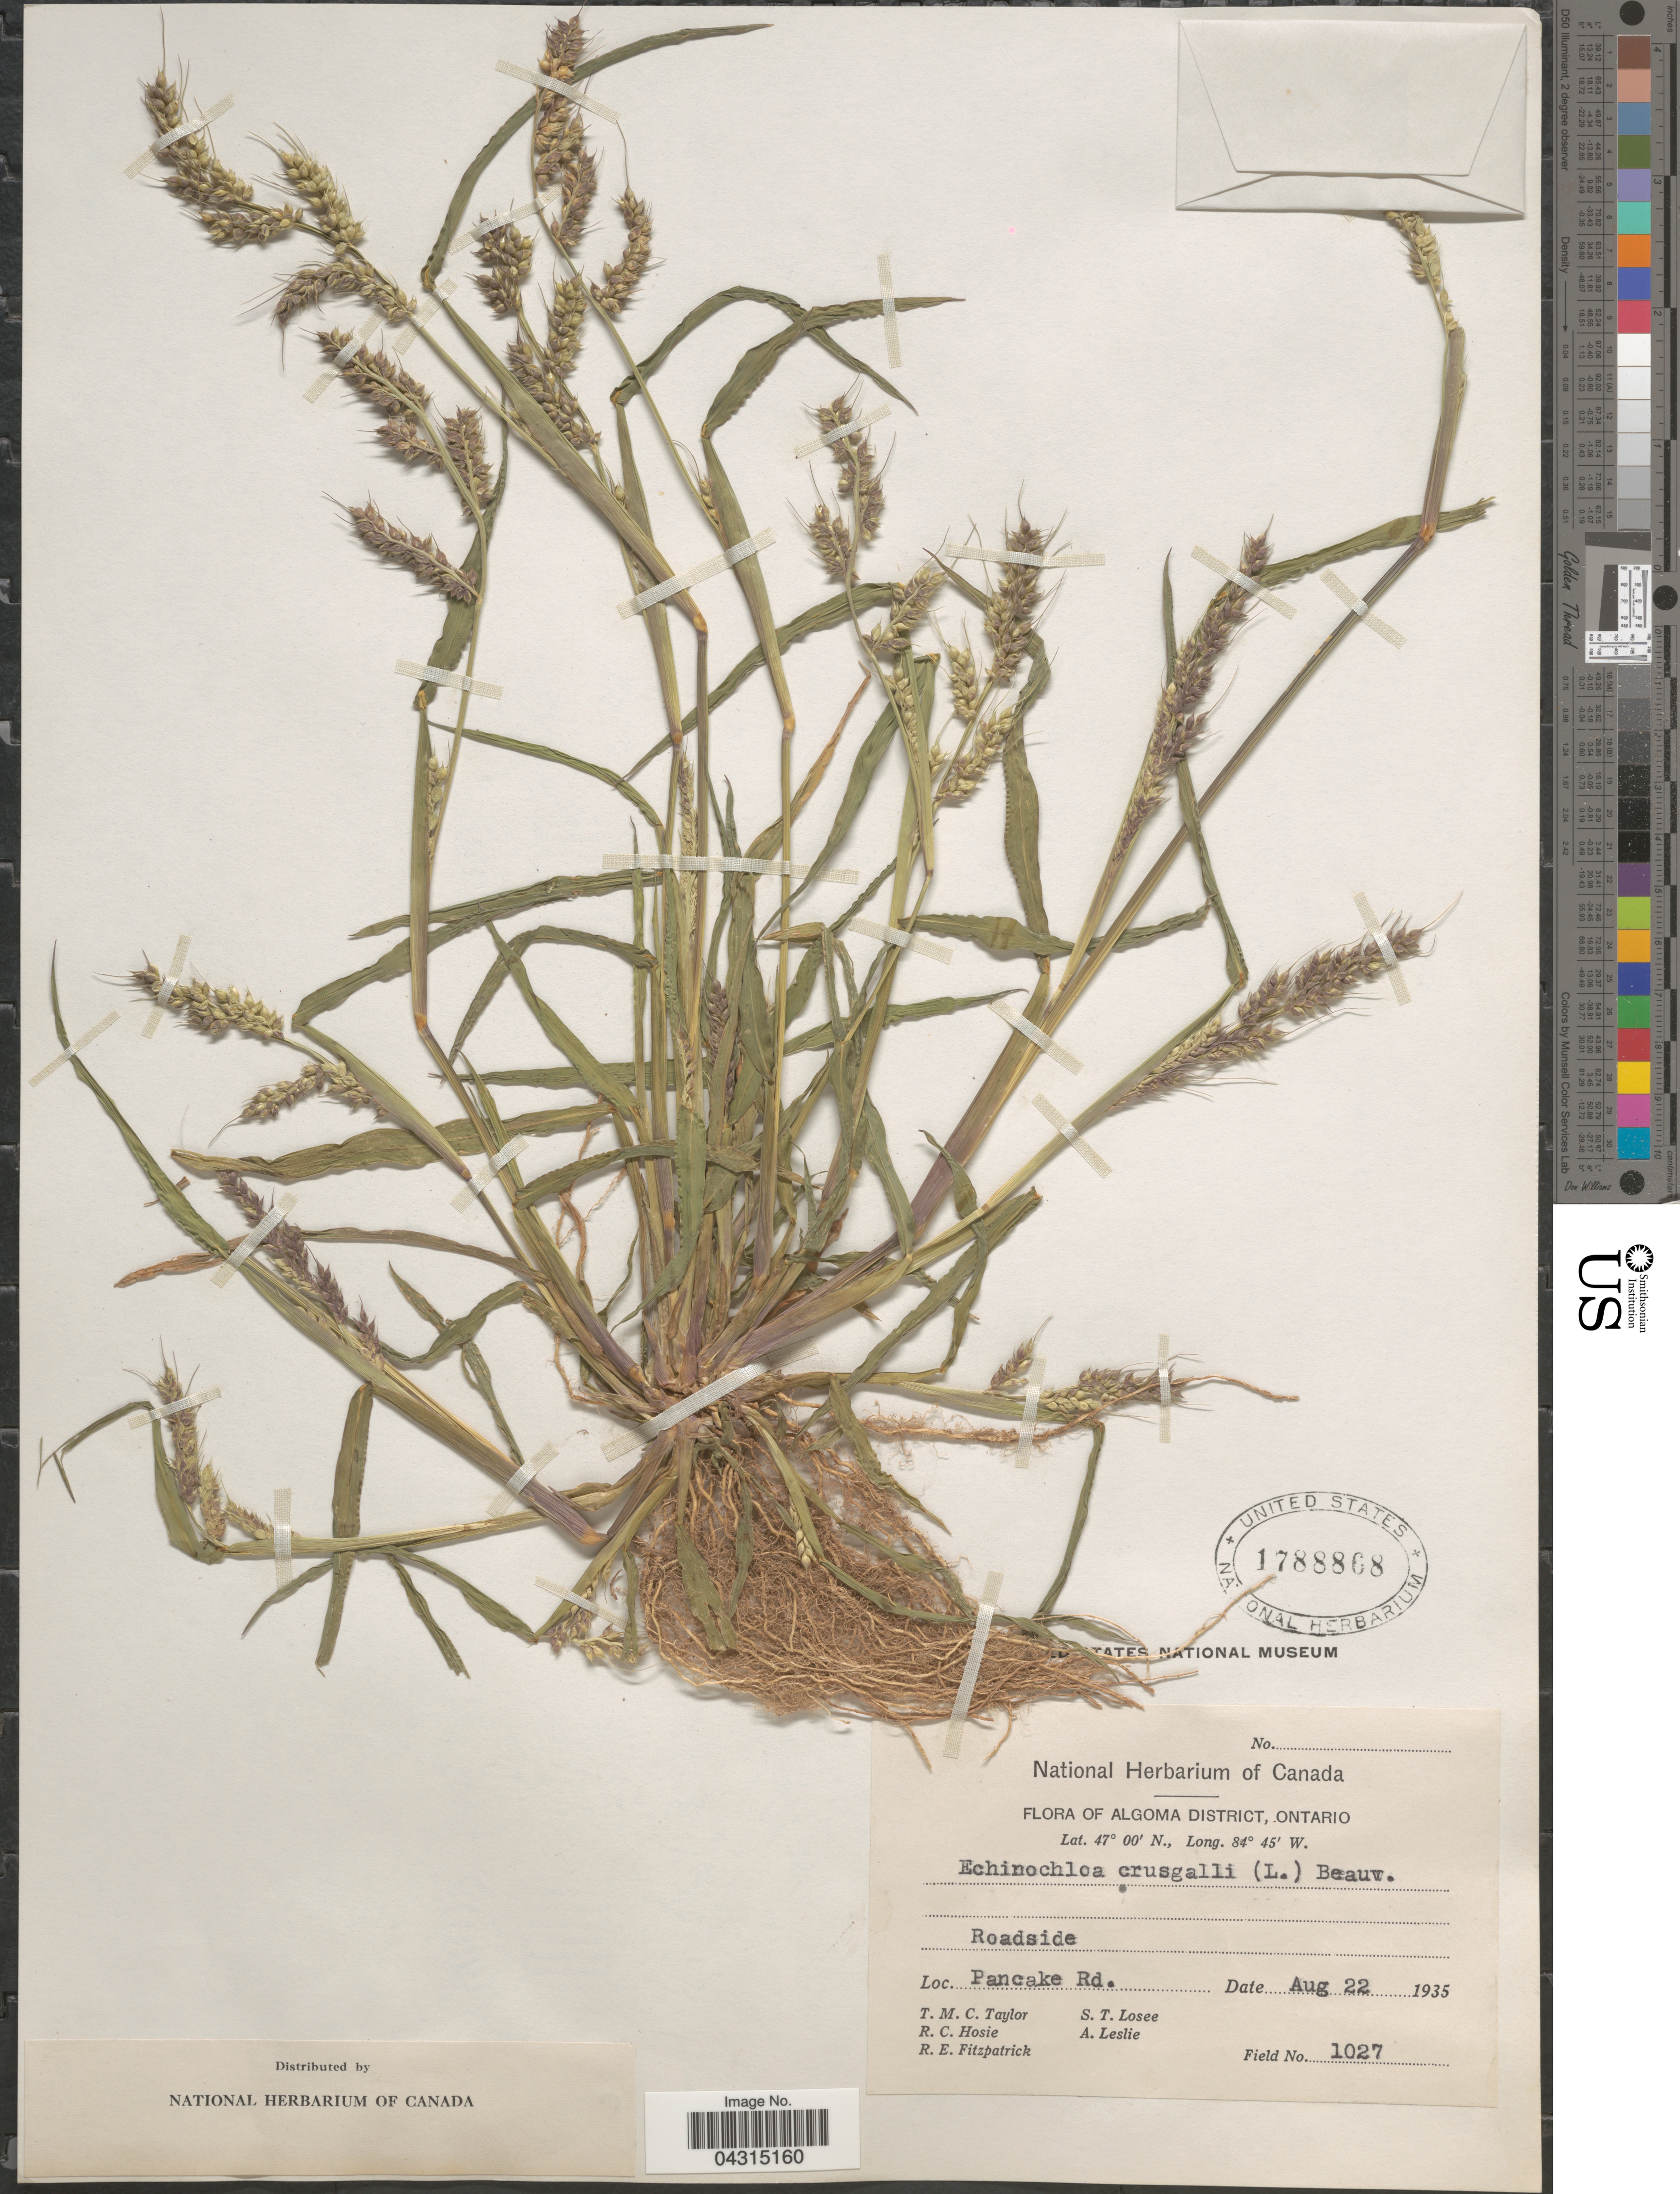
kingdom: Plantae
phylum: Tracheophyta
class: Liliopsida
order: Poales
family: Poaceae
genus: Echinochloa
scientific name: Echinochloa crus-galli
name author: (L.) P. Beauv.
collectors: T. M. C. Taylor, R. Hosie, R. Fitzpatrick, S. Losee & A. Leslie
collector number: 1027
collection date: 1935-08-22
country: Canada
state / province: Ontario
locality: Algoma District. Pancake Rd.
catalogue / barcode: US 1788868